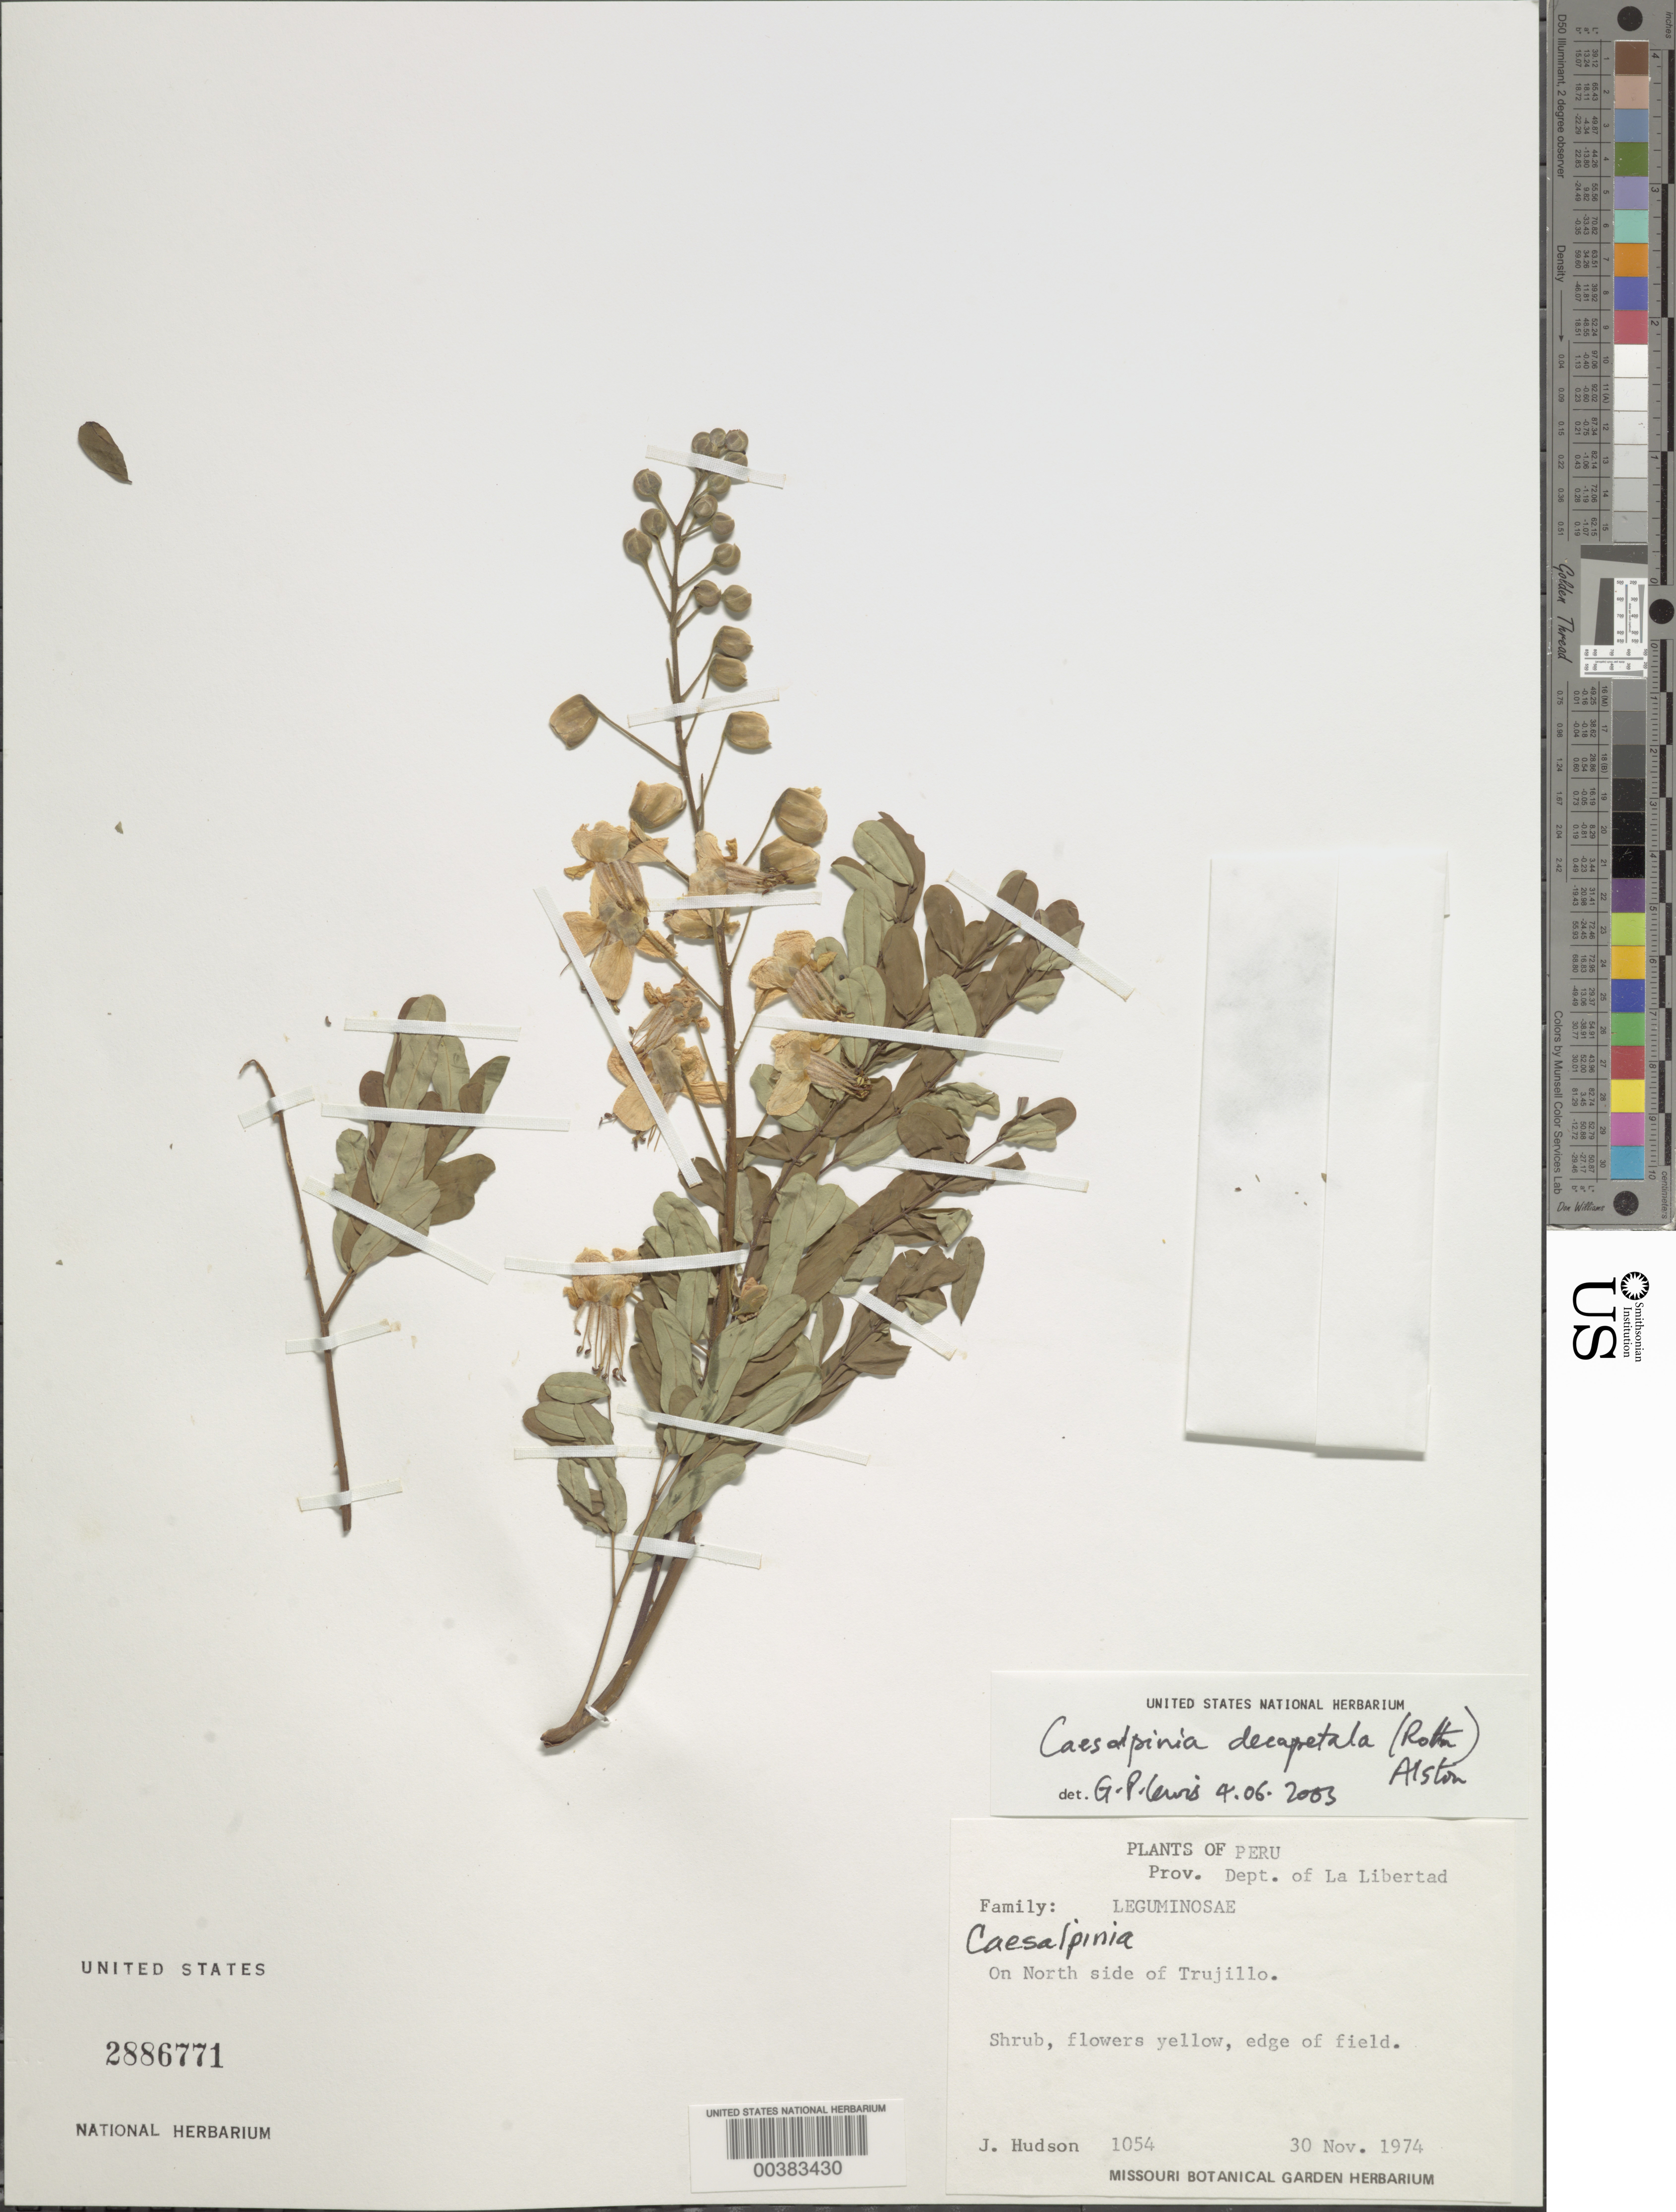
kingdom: Plantae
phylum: Tracheophyta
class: Magnoliopsida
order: Fabales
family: Fabaceae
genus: Biancaea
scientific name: Biancaea decapetala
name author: (Roth) O. Deg.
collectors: J. Hudson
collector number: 1054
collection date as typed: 30 Nov 1974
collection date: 1974-11-30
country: Peru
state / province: La Libertad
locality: On n side of trujillo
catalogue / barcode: US 2886771